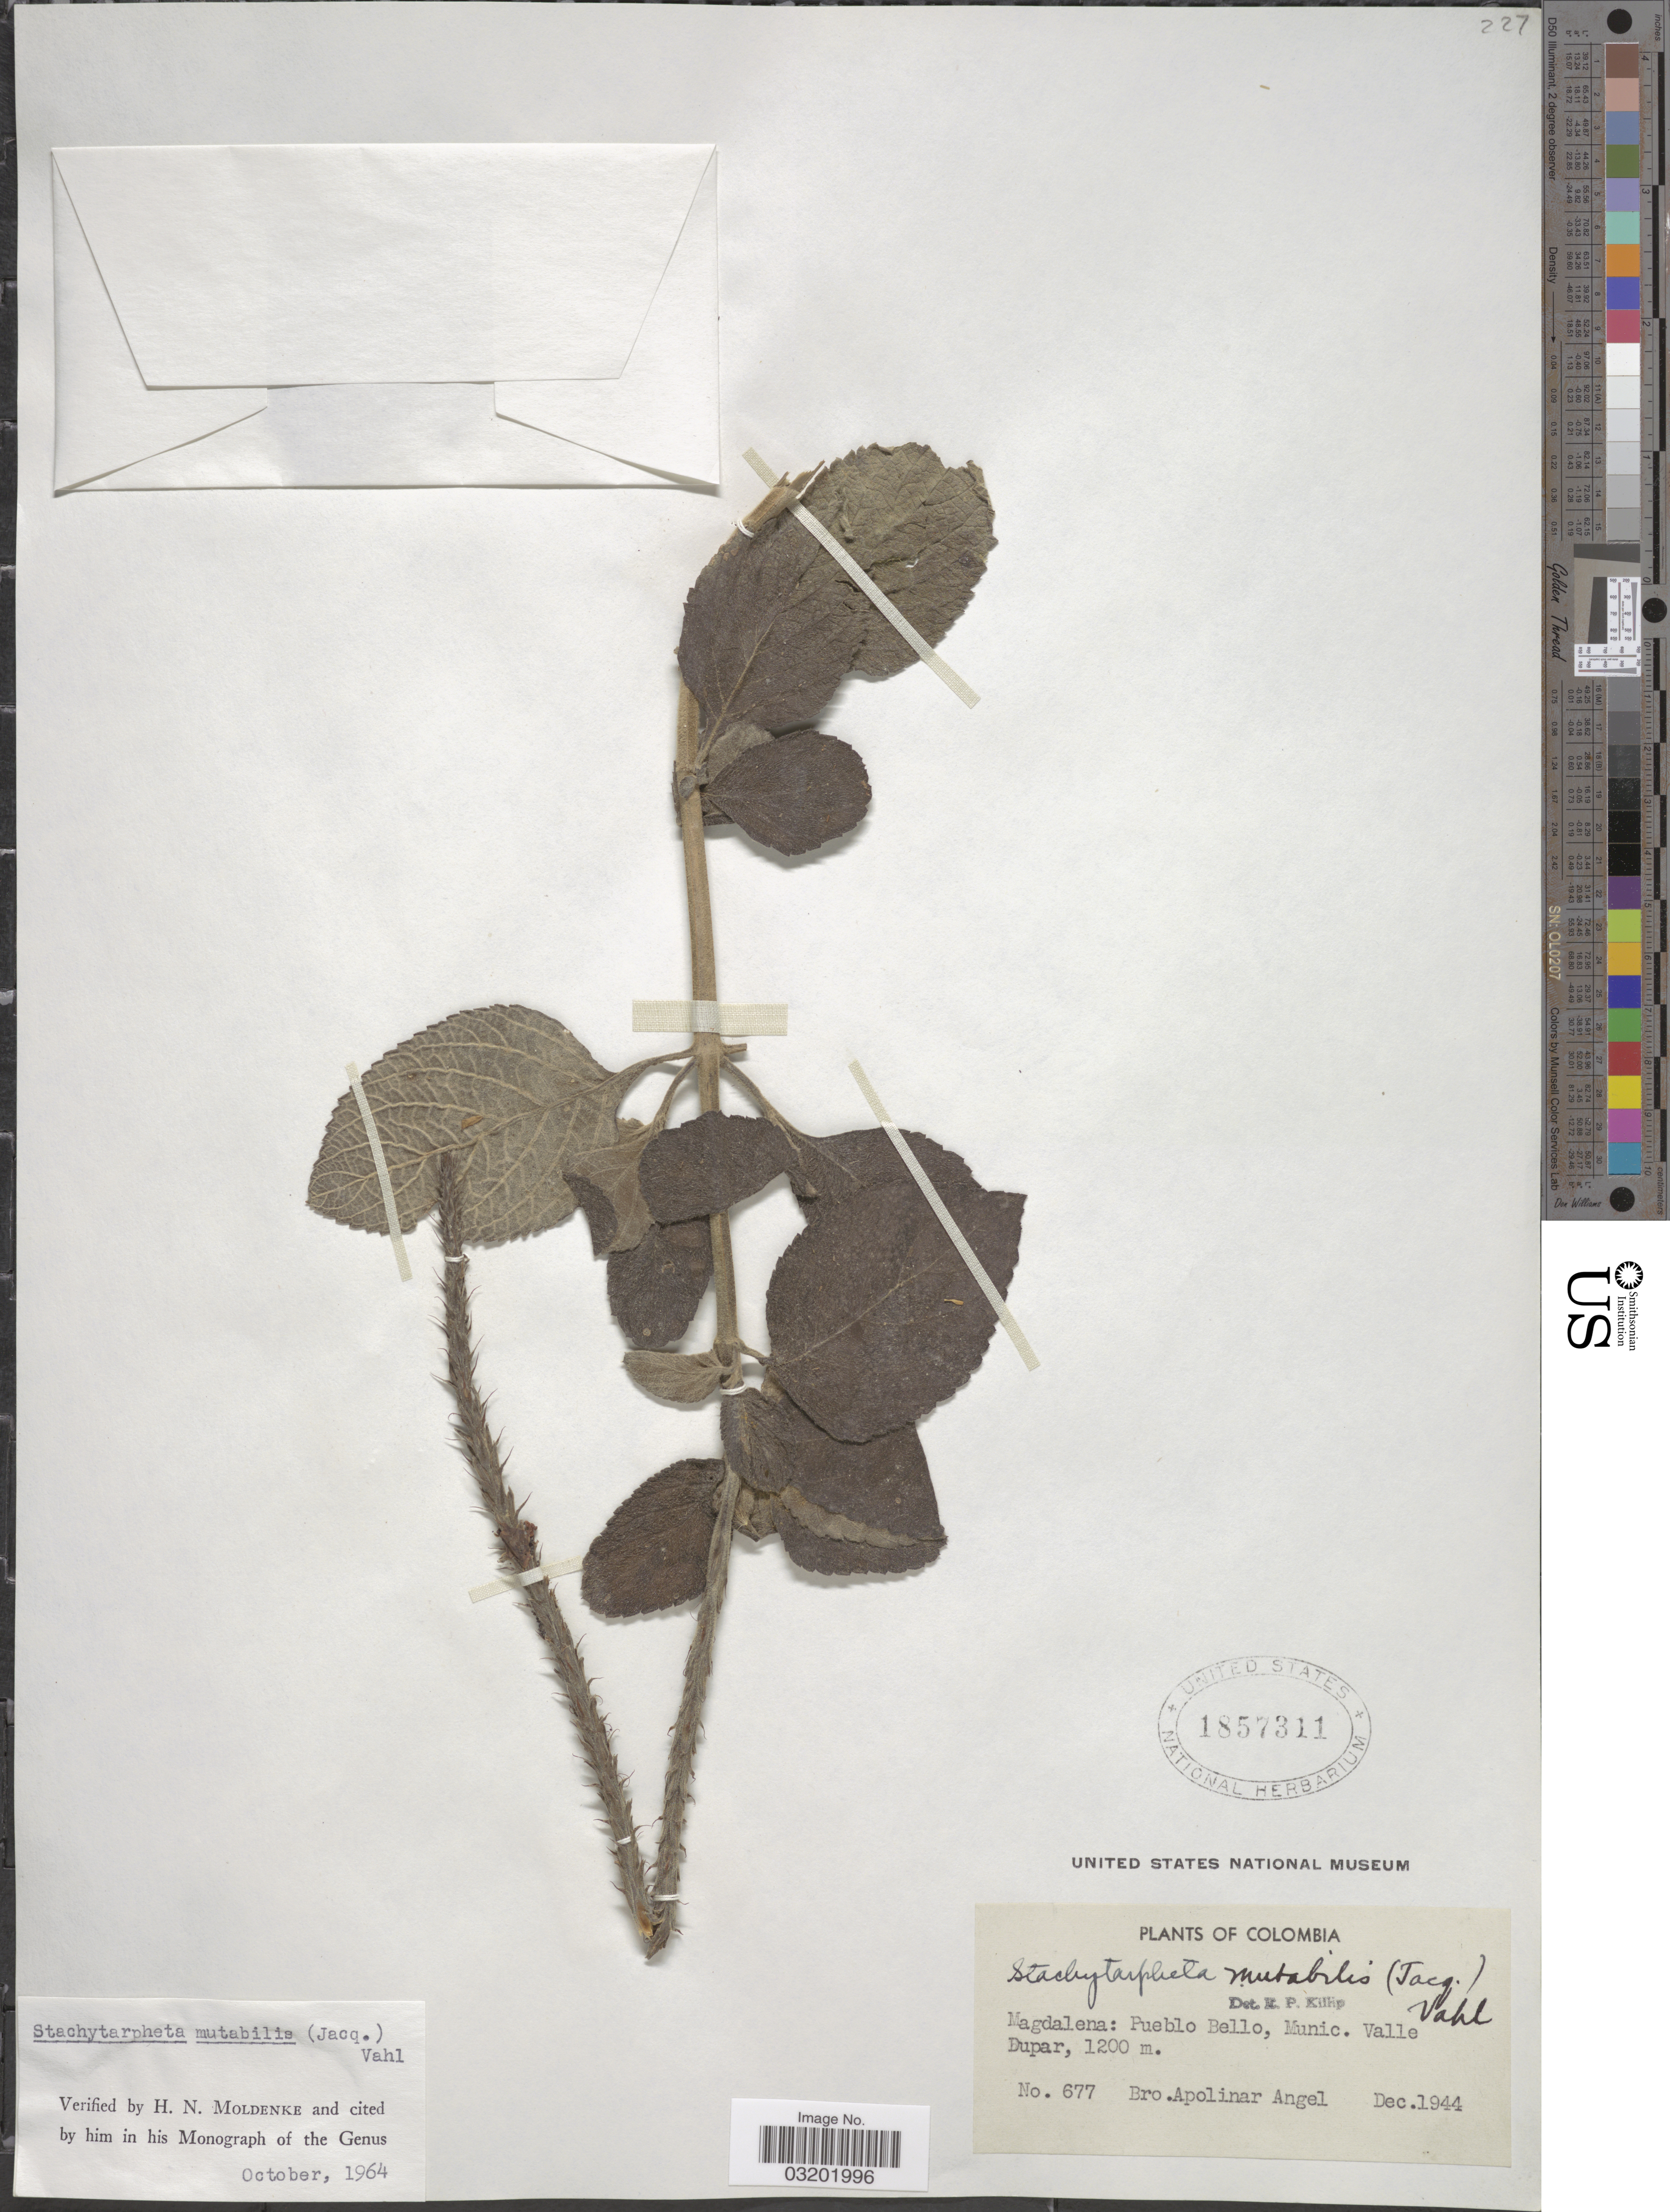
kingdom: Plantae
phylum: Tracheophyta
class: Magnoliopsida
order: Lamiales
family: Verbenaceae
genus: Stachytarpheta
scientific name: Stachytarpheta mutabilis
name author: (Jacq.) Vahl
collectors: Bro. Apolinar A.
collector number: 677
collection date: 1944-12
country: Colombia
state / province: Magdalena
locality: Pueblo Bello, Munic. Valle Dupar.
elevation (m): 1200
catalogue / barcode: US 1857311